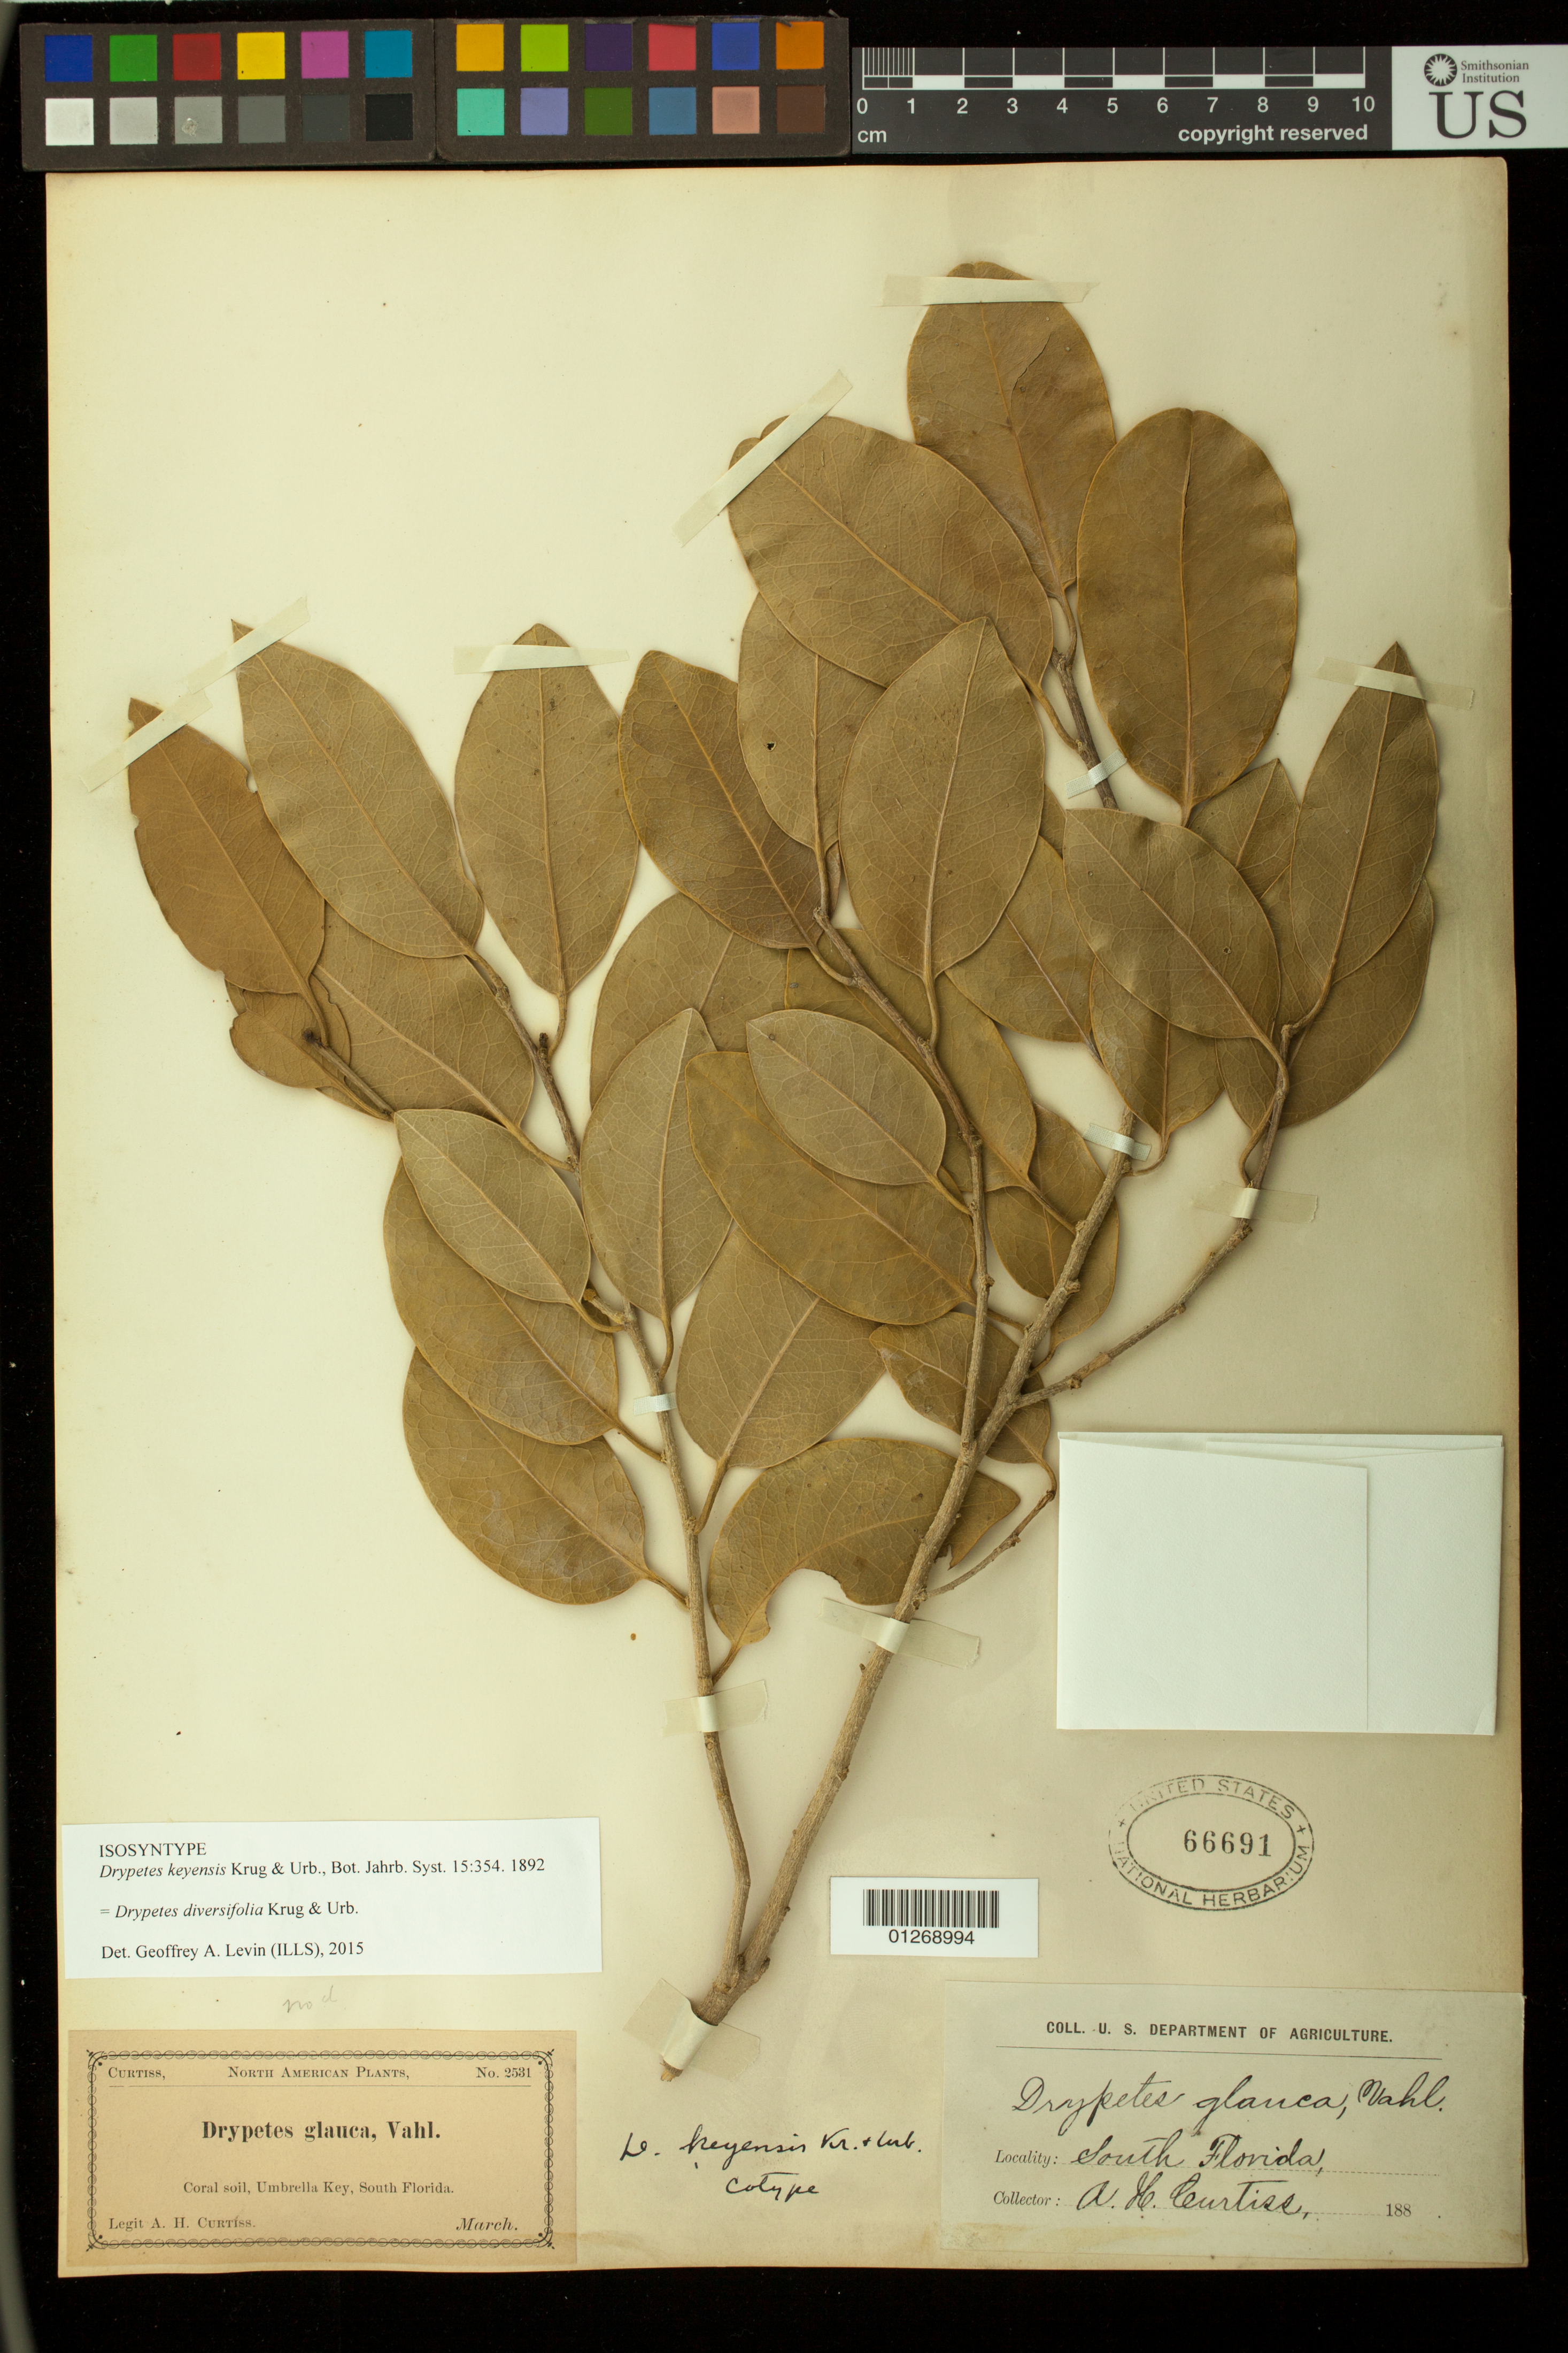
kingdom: Plantae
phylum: Tracheophyta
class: Magnoliopsida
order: Malpighiales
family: Putranjivaceae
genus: Drypetes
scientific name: Drypetes keyensis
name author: Krug & Urb.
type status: Isosyntype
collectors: A. H. Curtiss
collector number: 2531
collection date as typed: March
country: United States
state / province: Florida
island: Umbrella Key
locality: Umbrella Key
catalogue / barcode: US 66691